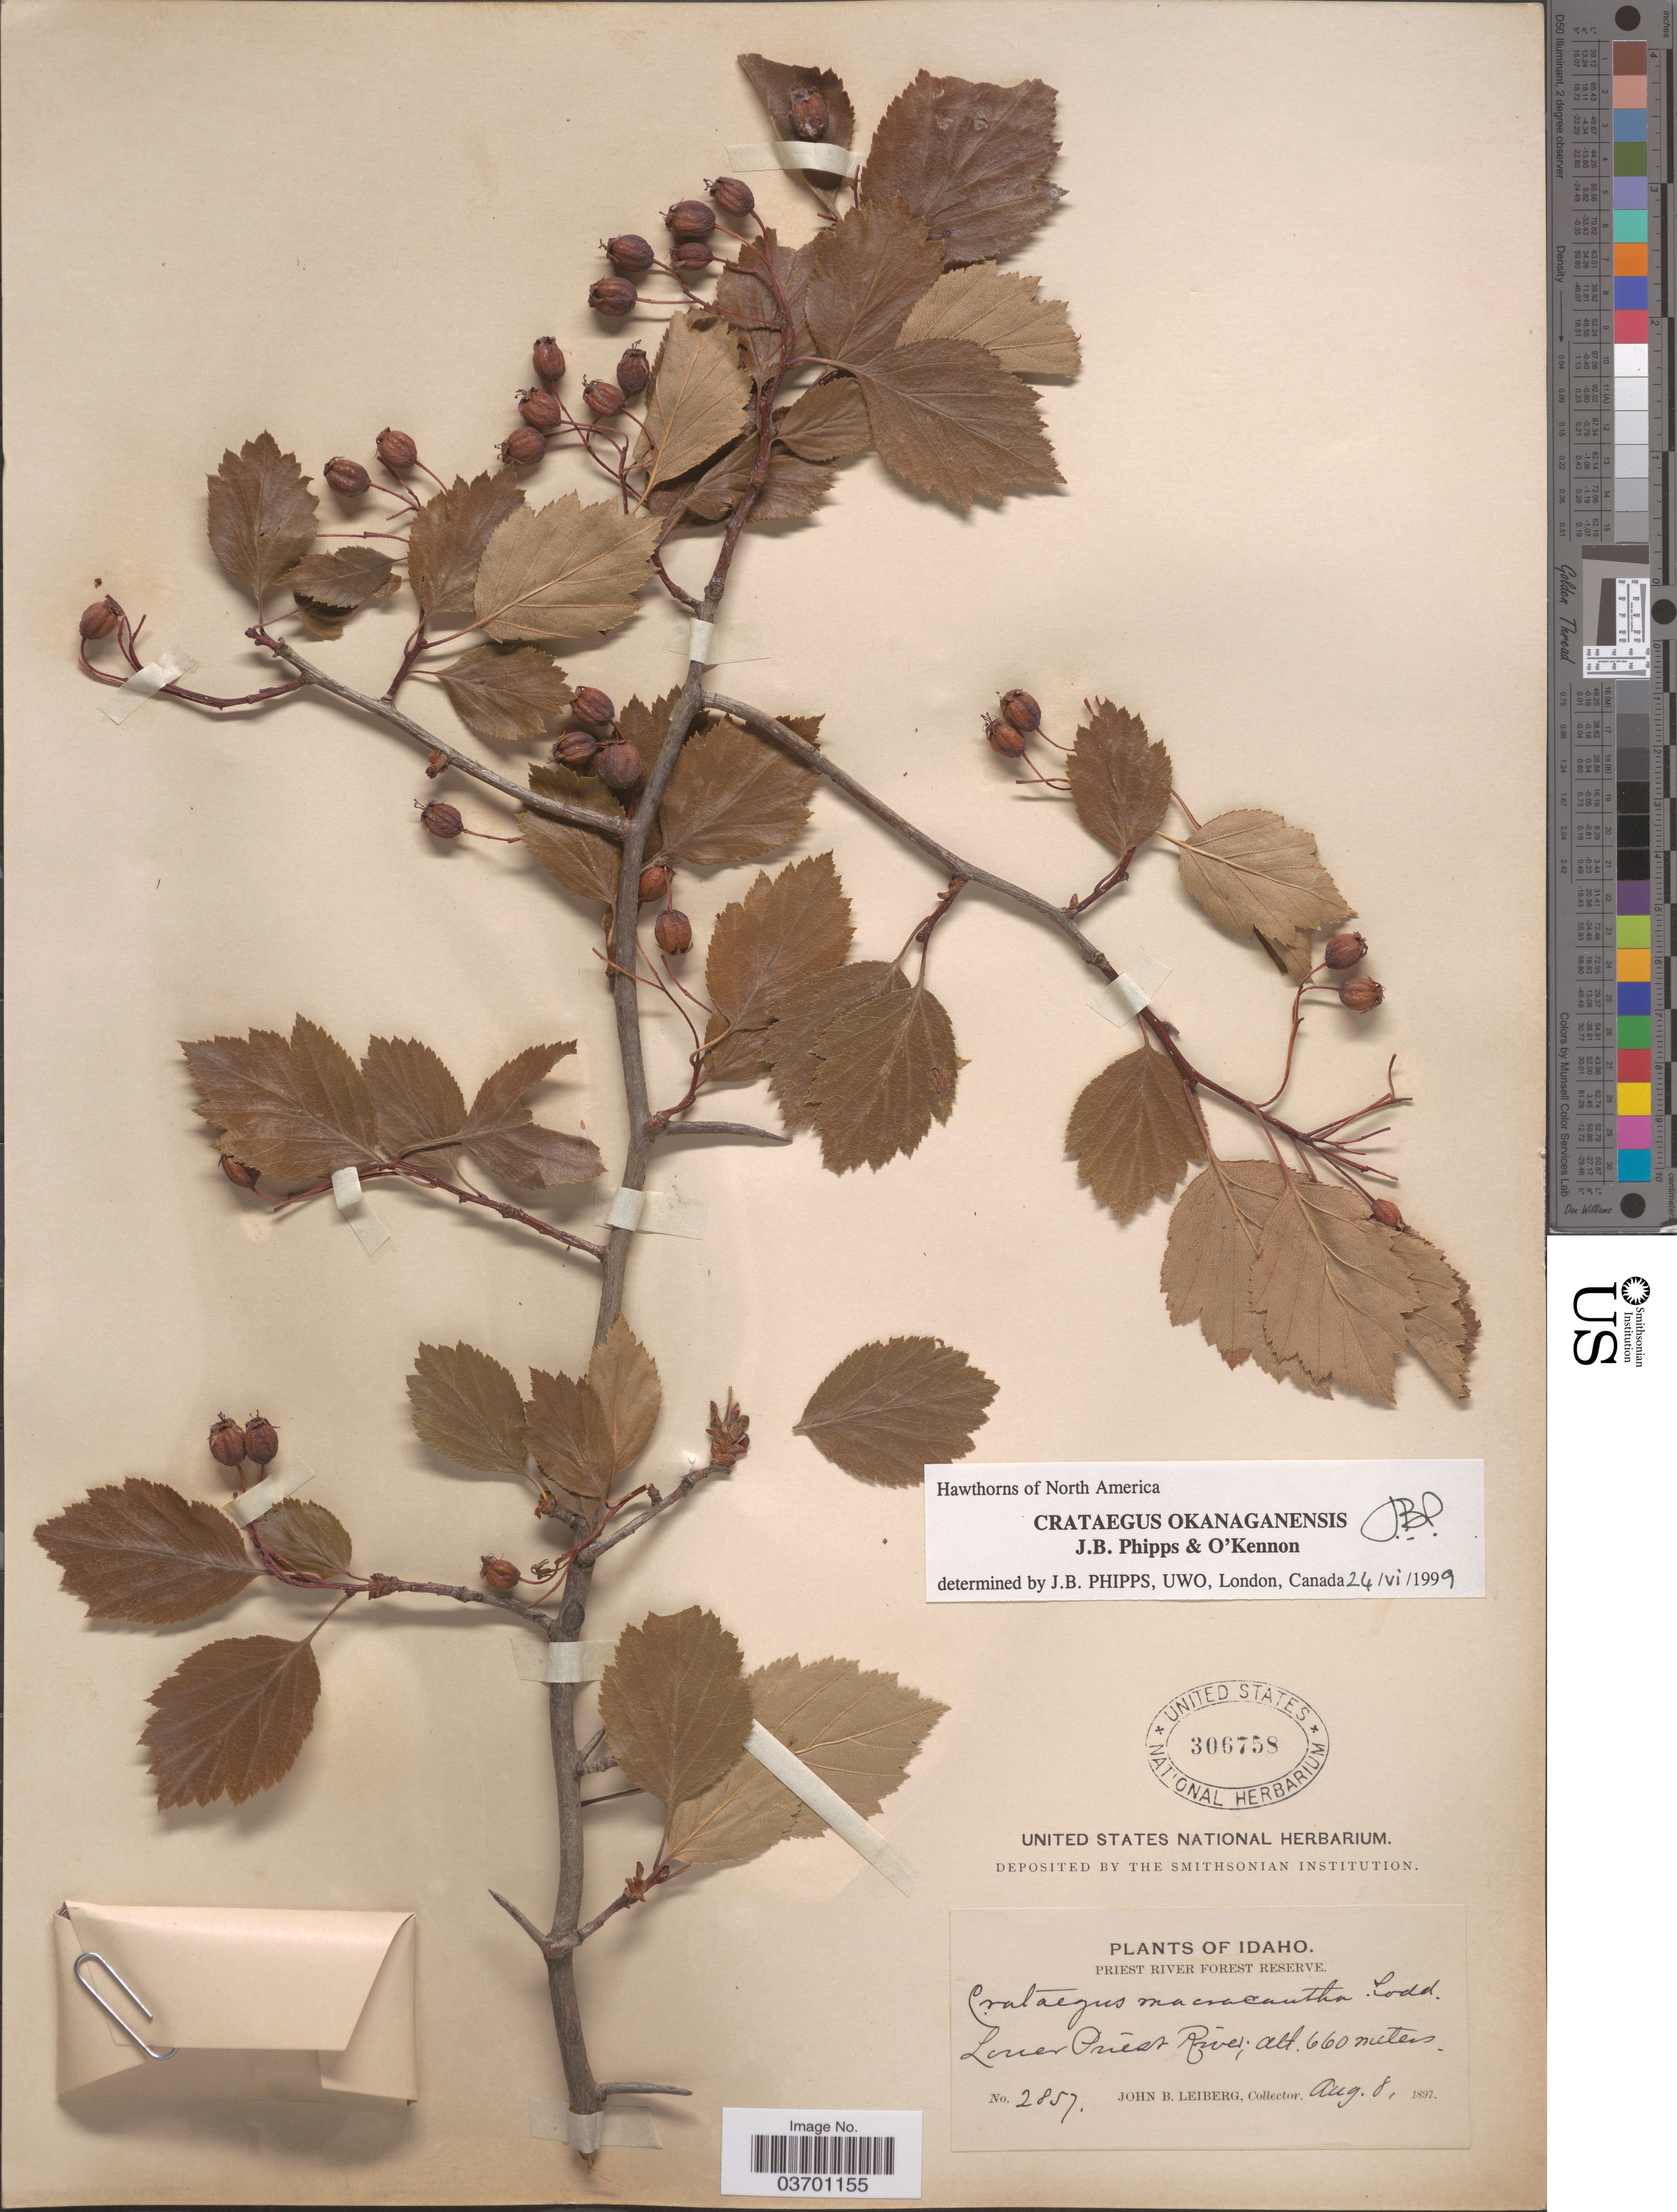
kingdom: Plantae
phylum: Tracheophyta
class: Magnoliopsida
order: Rosales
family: Rosaceae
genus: Crataegus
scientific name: Crataegus okanaganensis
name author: J.B. Phipps & O'Kennon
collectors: J. B. Leiberg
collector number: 2857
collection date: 1897-08-08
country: United States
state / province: Idaho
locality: Priest River Forest Reserve. Lower Priest River.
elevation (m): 660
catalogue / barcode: US 306758